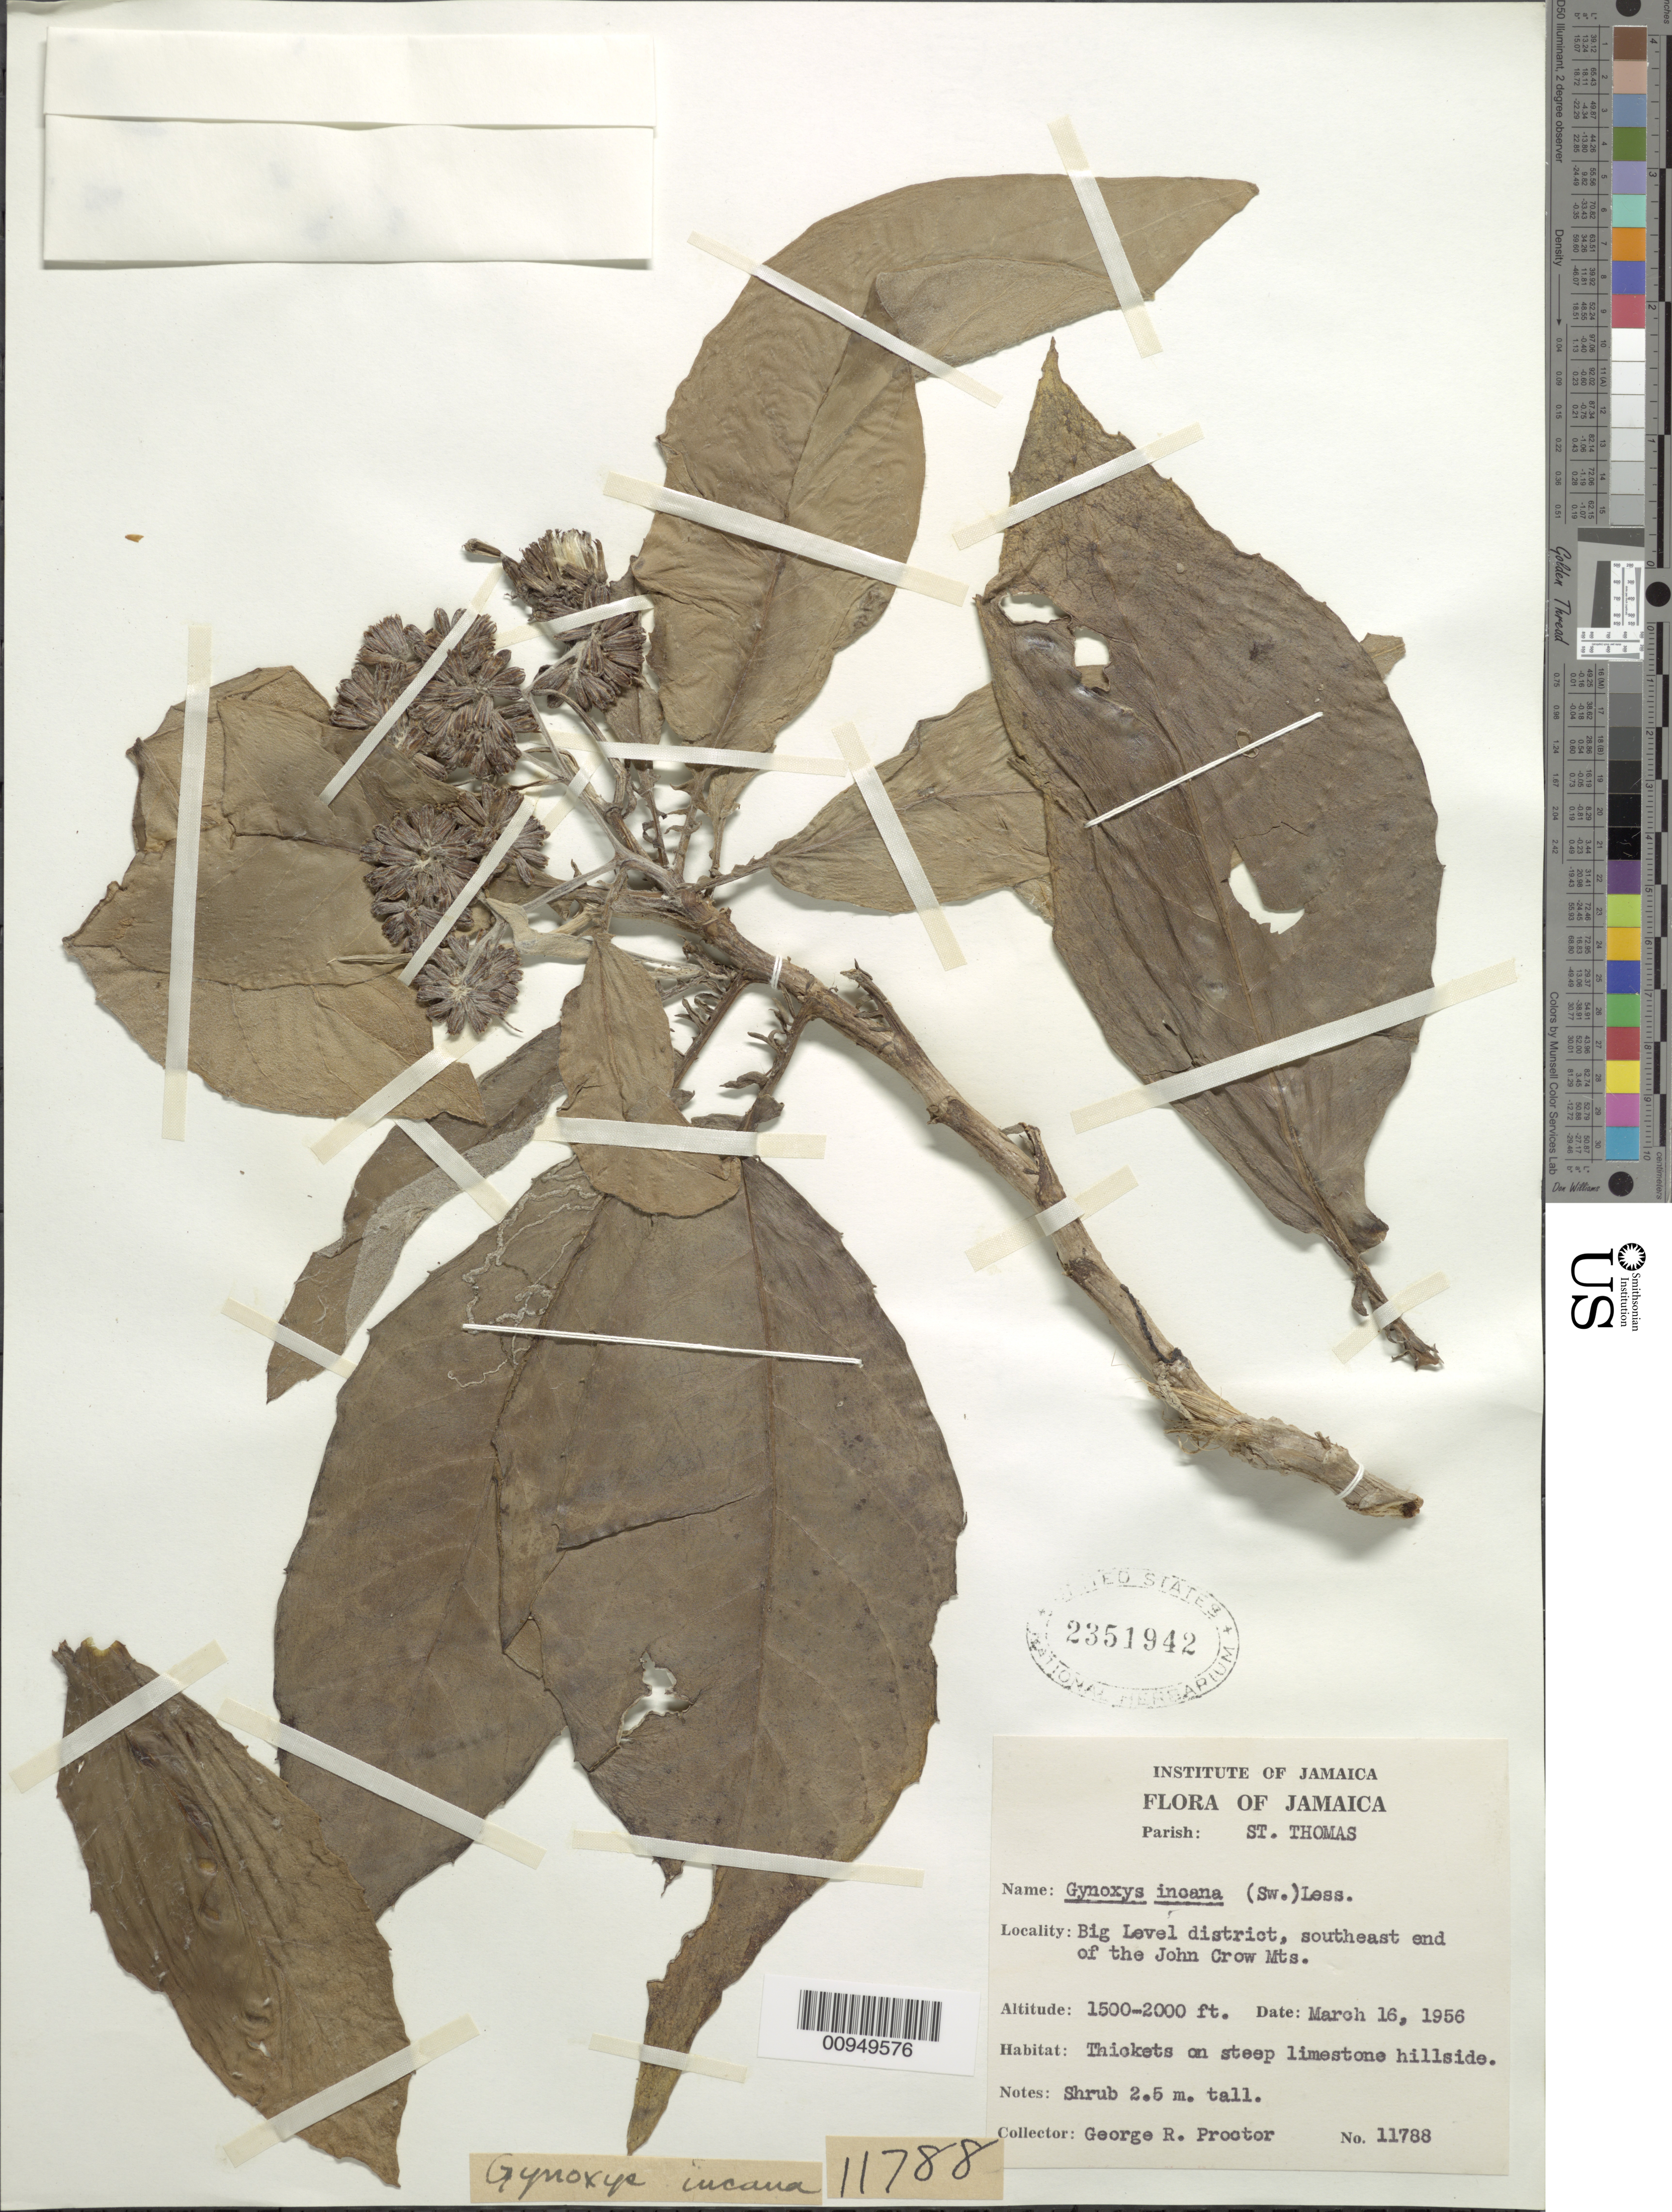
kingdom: Plantae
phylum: Tracheophyta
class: Magnoliopsida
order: Asterales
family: Asteraceae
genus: Jacmaia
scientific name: Jacmaia incana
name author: (Sw.) B. Nord.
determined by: Francisco-Ortega, J., (FIUX), Florida International University (UNITED STATES)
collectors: G. R. Proctor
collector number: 11788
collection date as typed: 16 Mar 1956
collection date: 1956-03-16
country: Jamaica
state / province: Saint Thomas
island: Jamaica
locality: Big Level District, southeast end of the John Crow Mountains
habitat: Thickets on steep limestone hillside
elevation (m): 457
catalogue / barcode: US 2351942